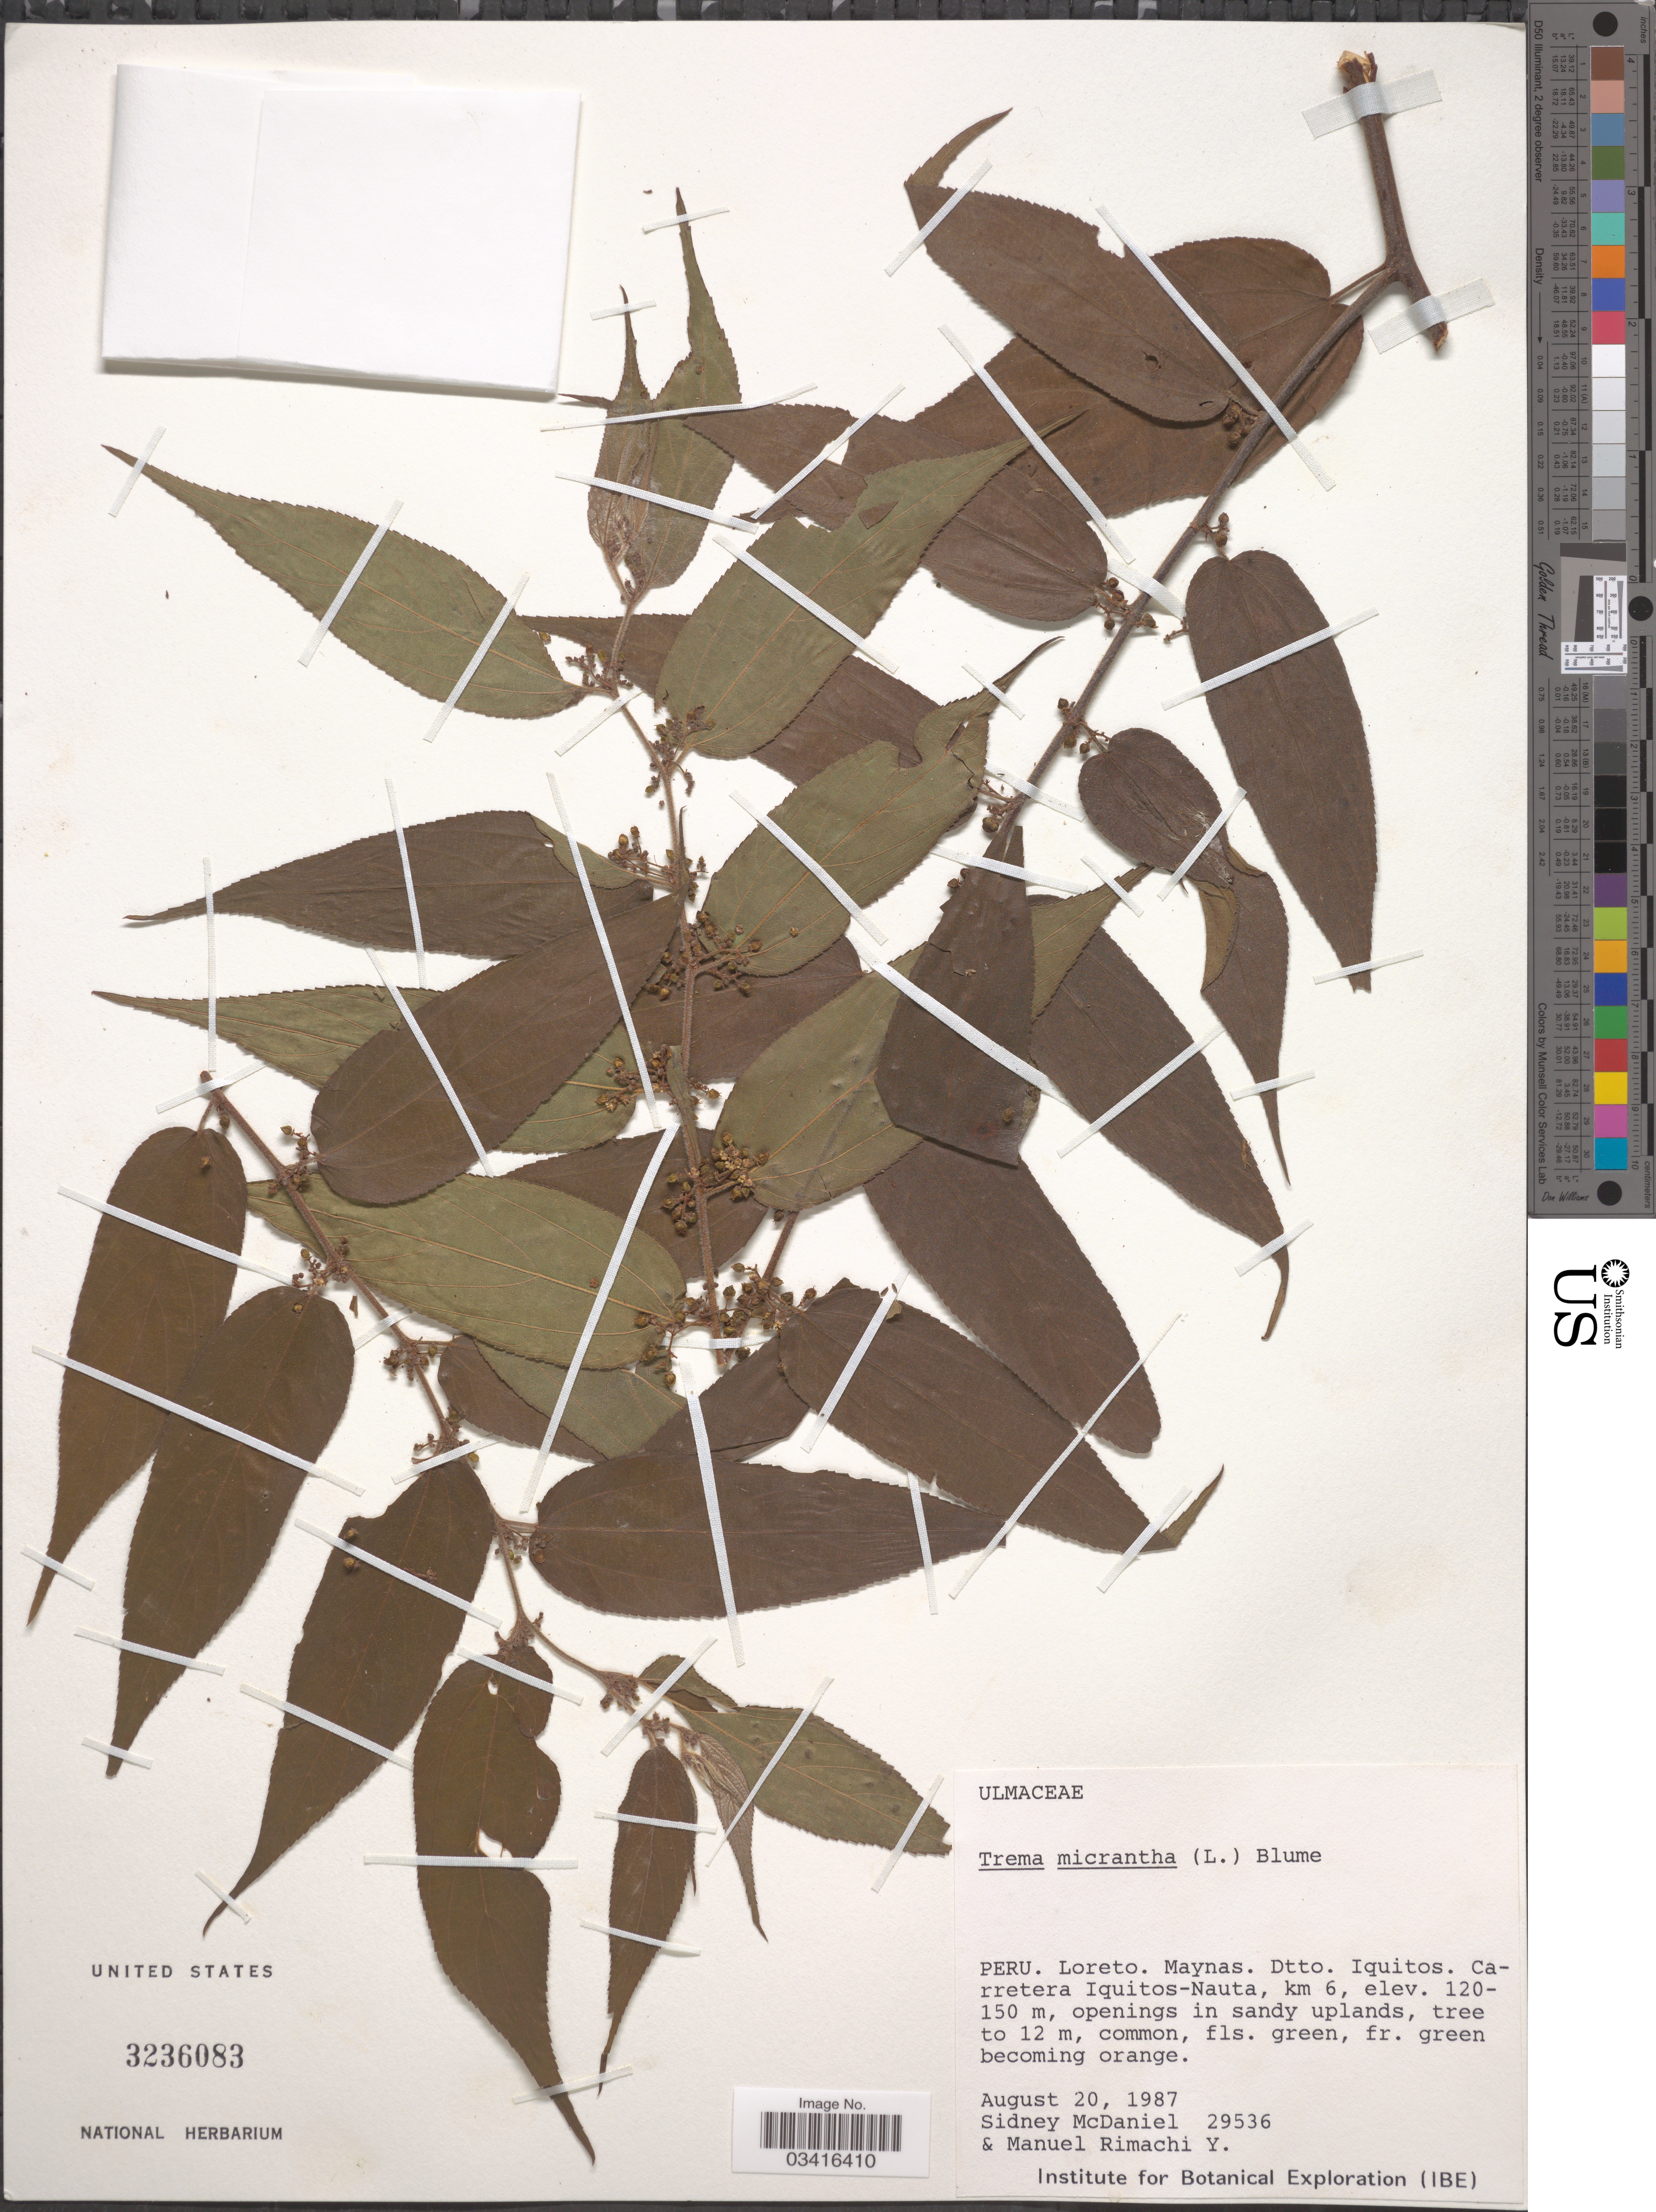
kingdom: Plantae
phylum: Tracheophyta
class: Magnoliopsida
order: Rosales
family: Cannabaceae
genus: Trema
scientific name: Trema micranthum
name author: (L.) Blume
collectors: S. McDaniel & M. Rimachi Y.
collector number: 29536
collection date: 1987-08-20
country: Peru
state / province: Loreto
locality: Maynas. Dtto. Iquitos. Carretera Iquitos-Nauta, km 6.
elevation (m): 120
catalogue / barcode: US 3236083